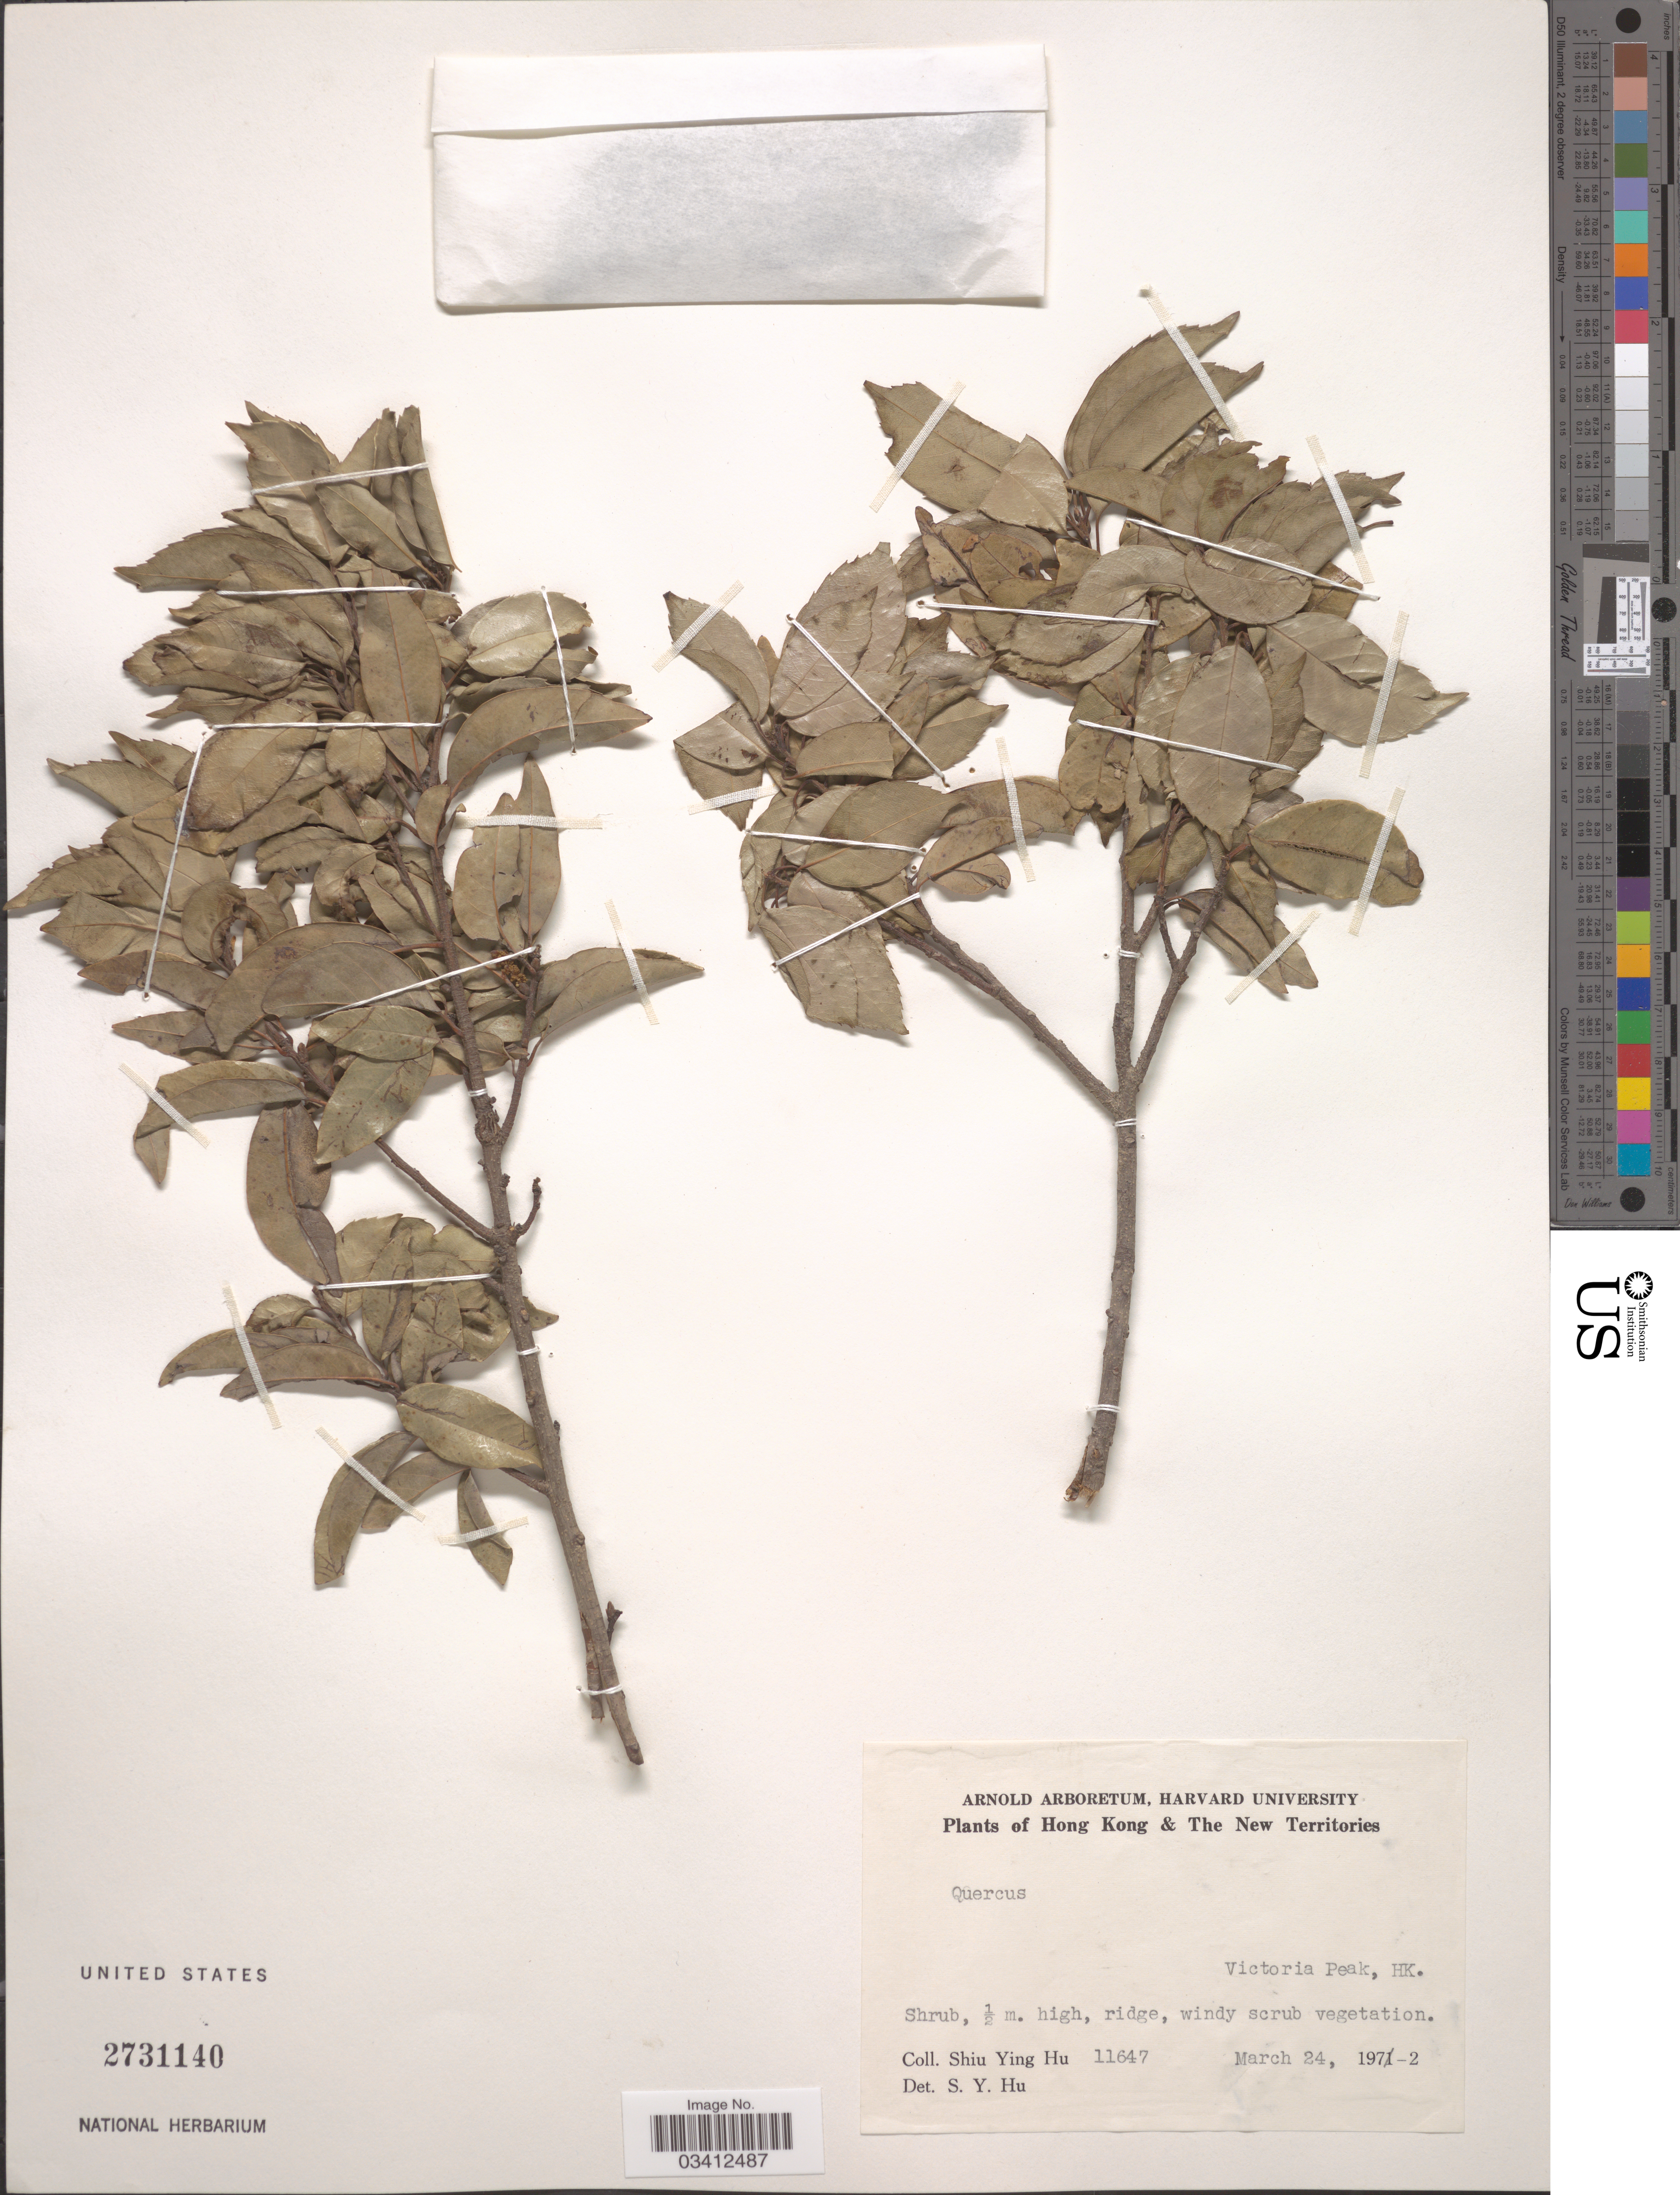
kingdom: Plantae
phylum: Tracheophyta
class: Magnoliopsida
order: Fagales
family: Fagaceae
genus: Quercus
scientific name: Quercus sp.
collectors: S. Y. Hu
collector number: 11647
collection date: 1972-03-24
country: China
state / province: Hong Kong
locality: The New Territories. Victoria Peak, HK.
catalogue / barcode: US 2731140